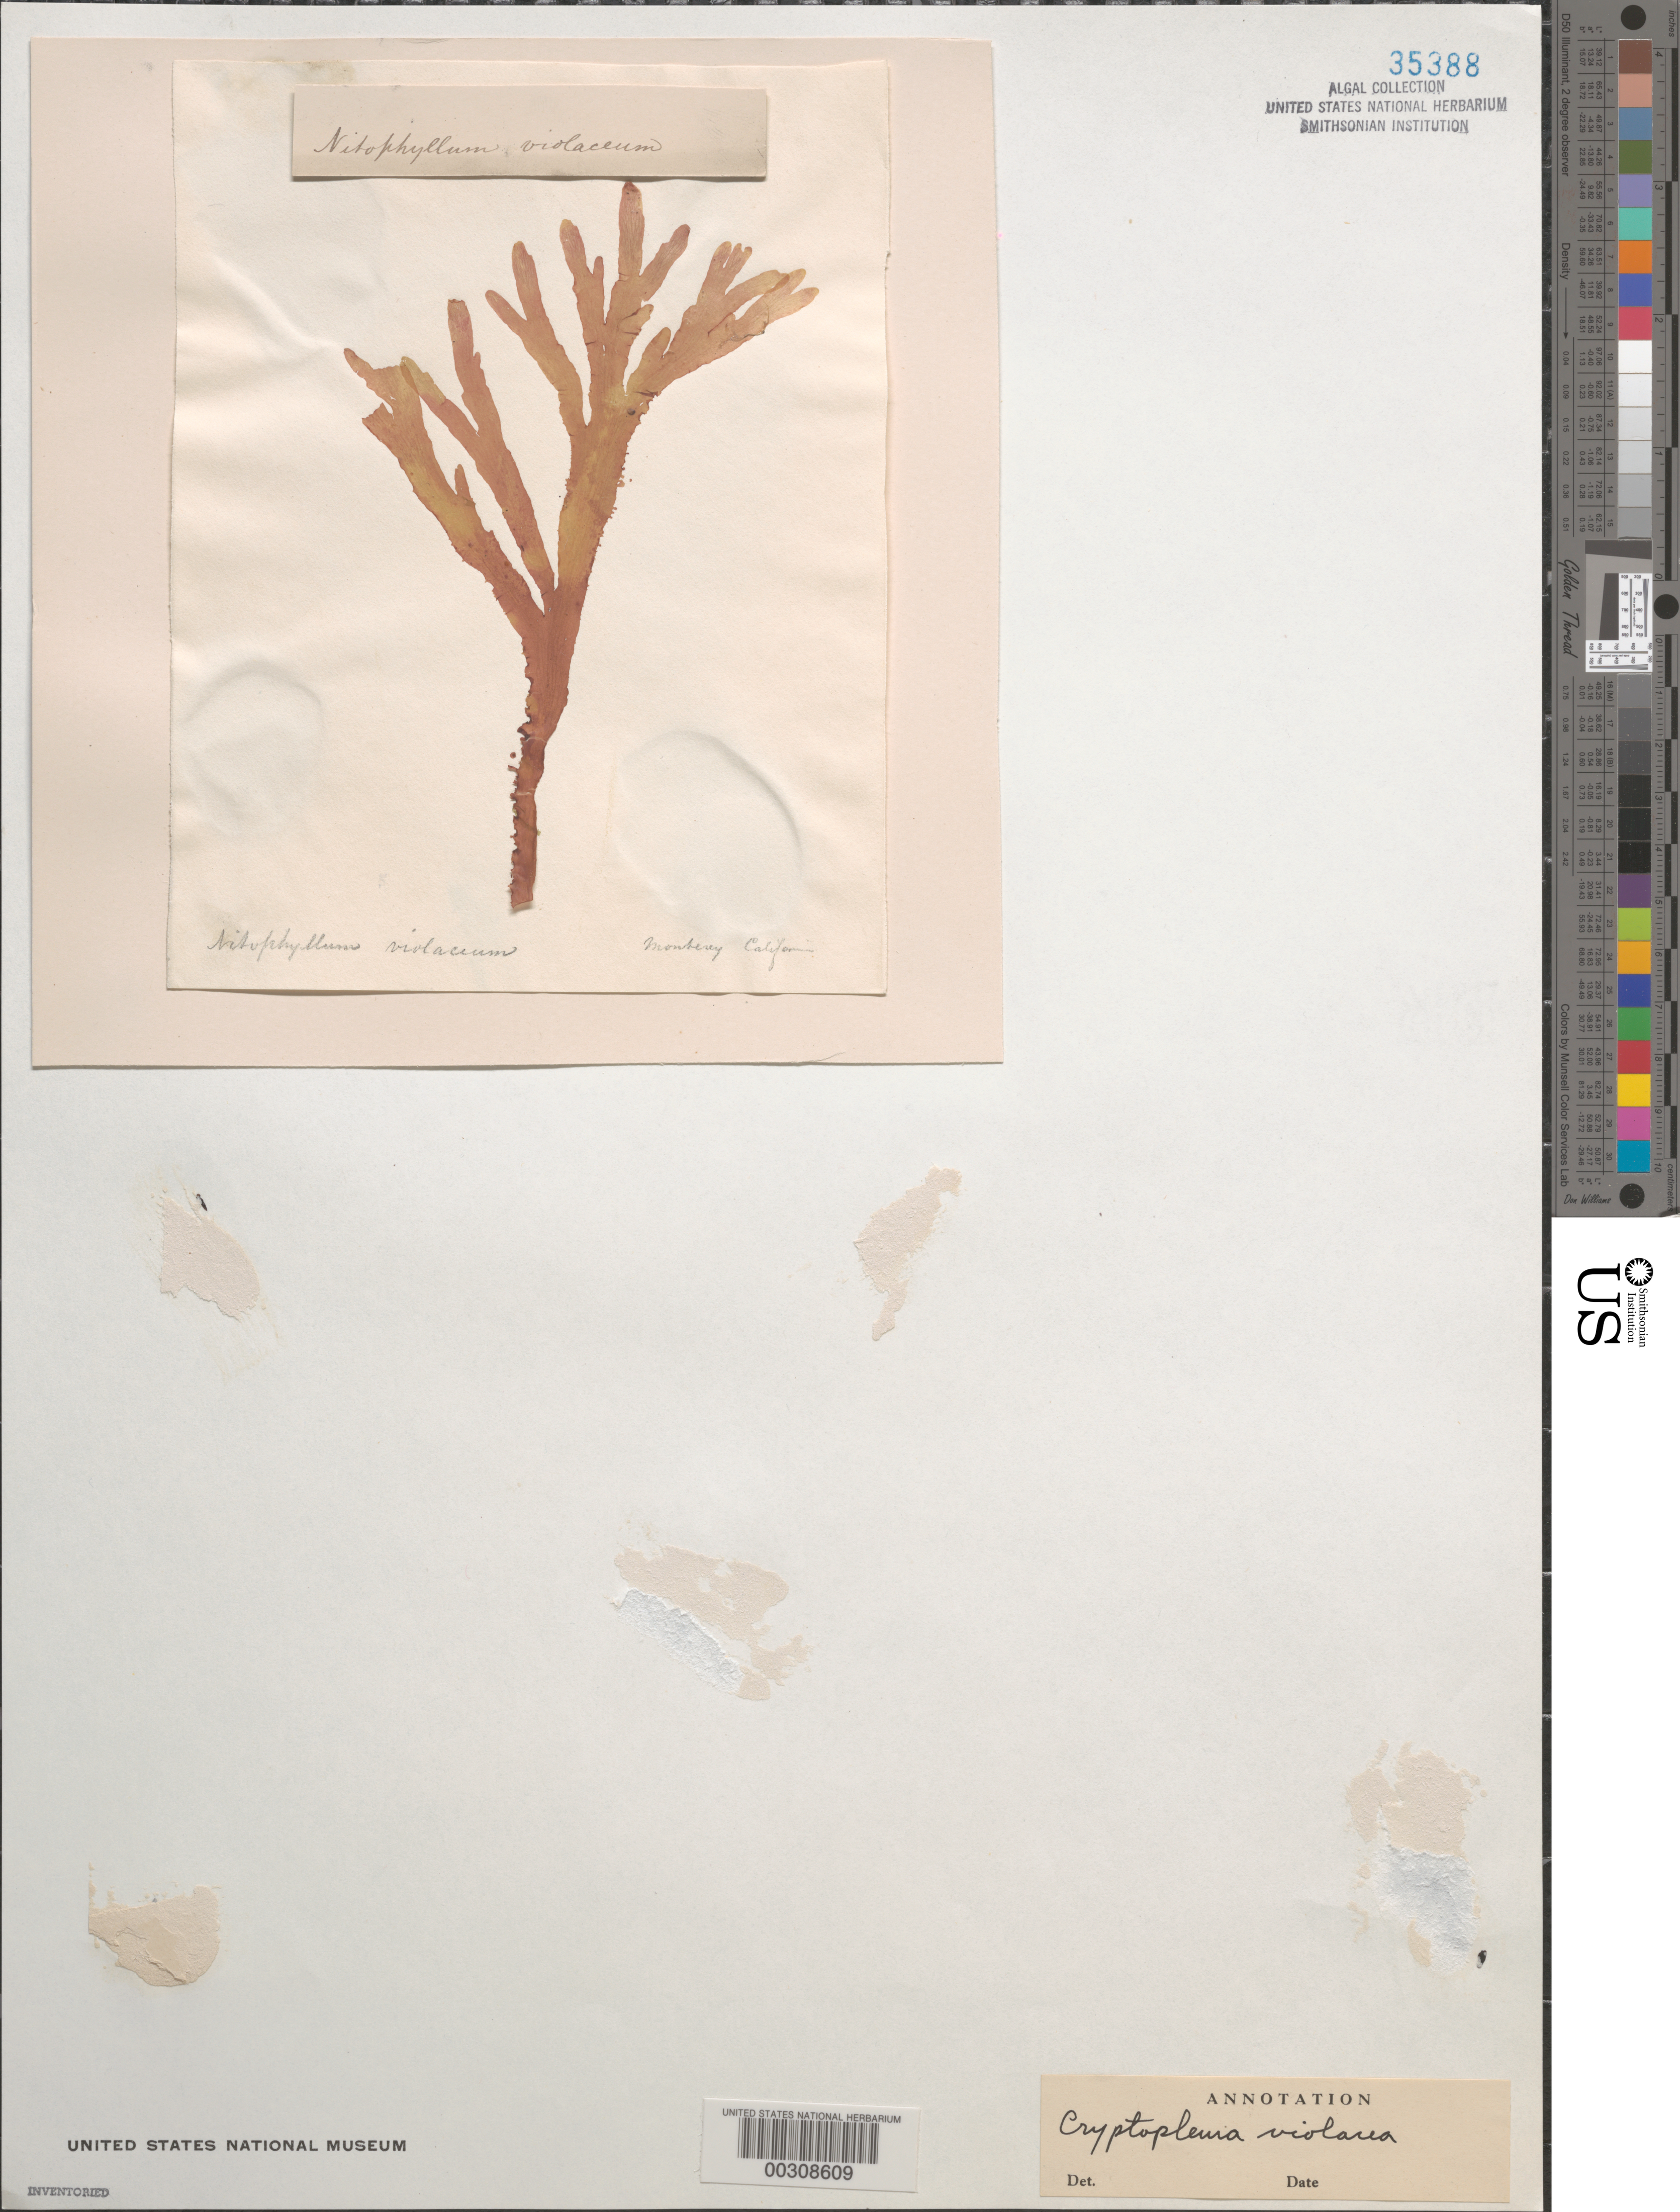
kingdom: Plantae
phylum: Rhodophyta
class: Florideophyceae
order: Ceramiales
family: Delesseriaceae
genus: Cryptopleura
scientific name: Cryptopleura violacea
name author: (J. Ag.) Kylin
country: United States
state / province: California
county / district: Monterey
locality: Monterey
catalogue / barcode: US 35388